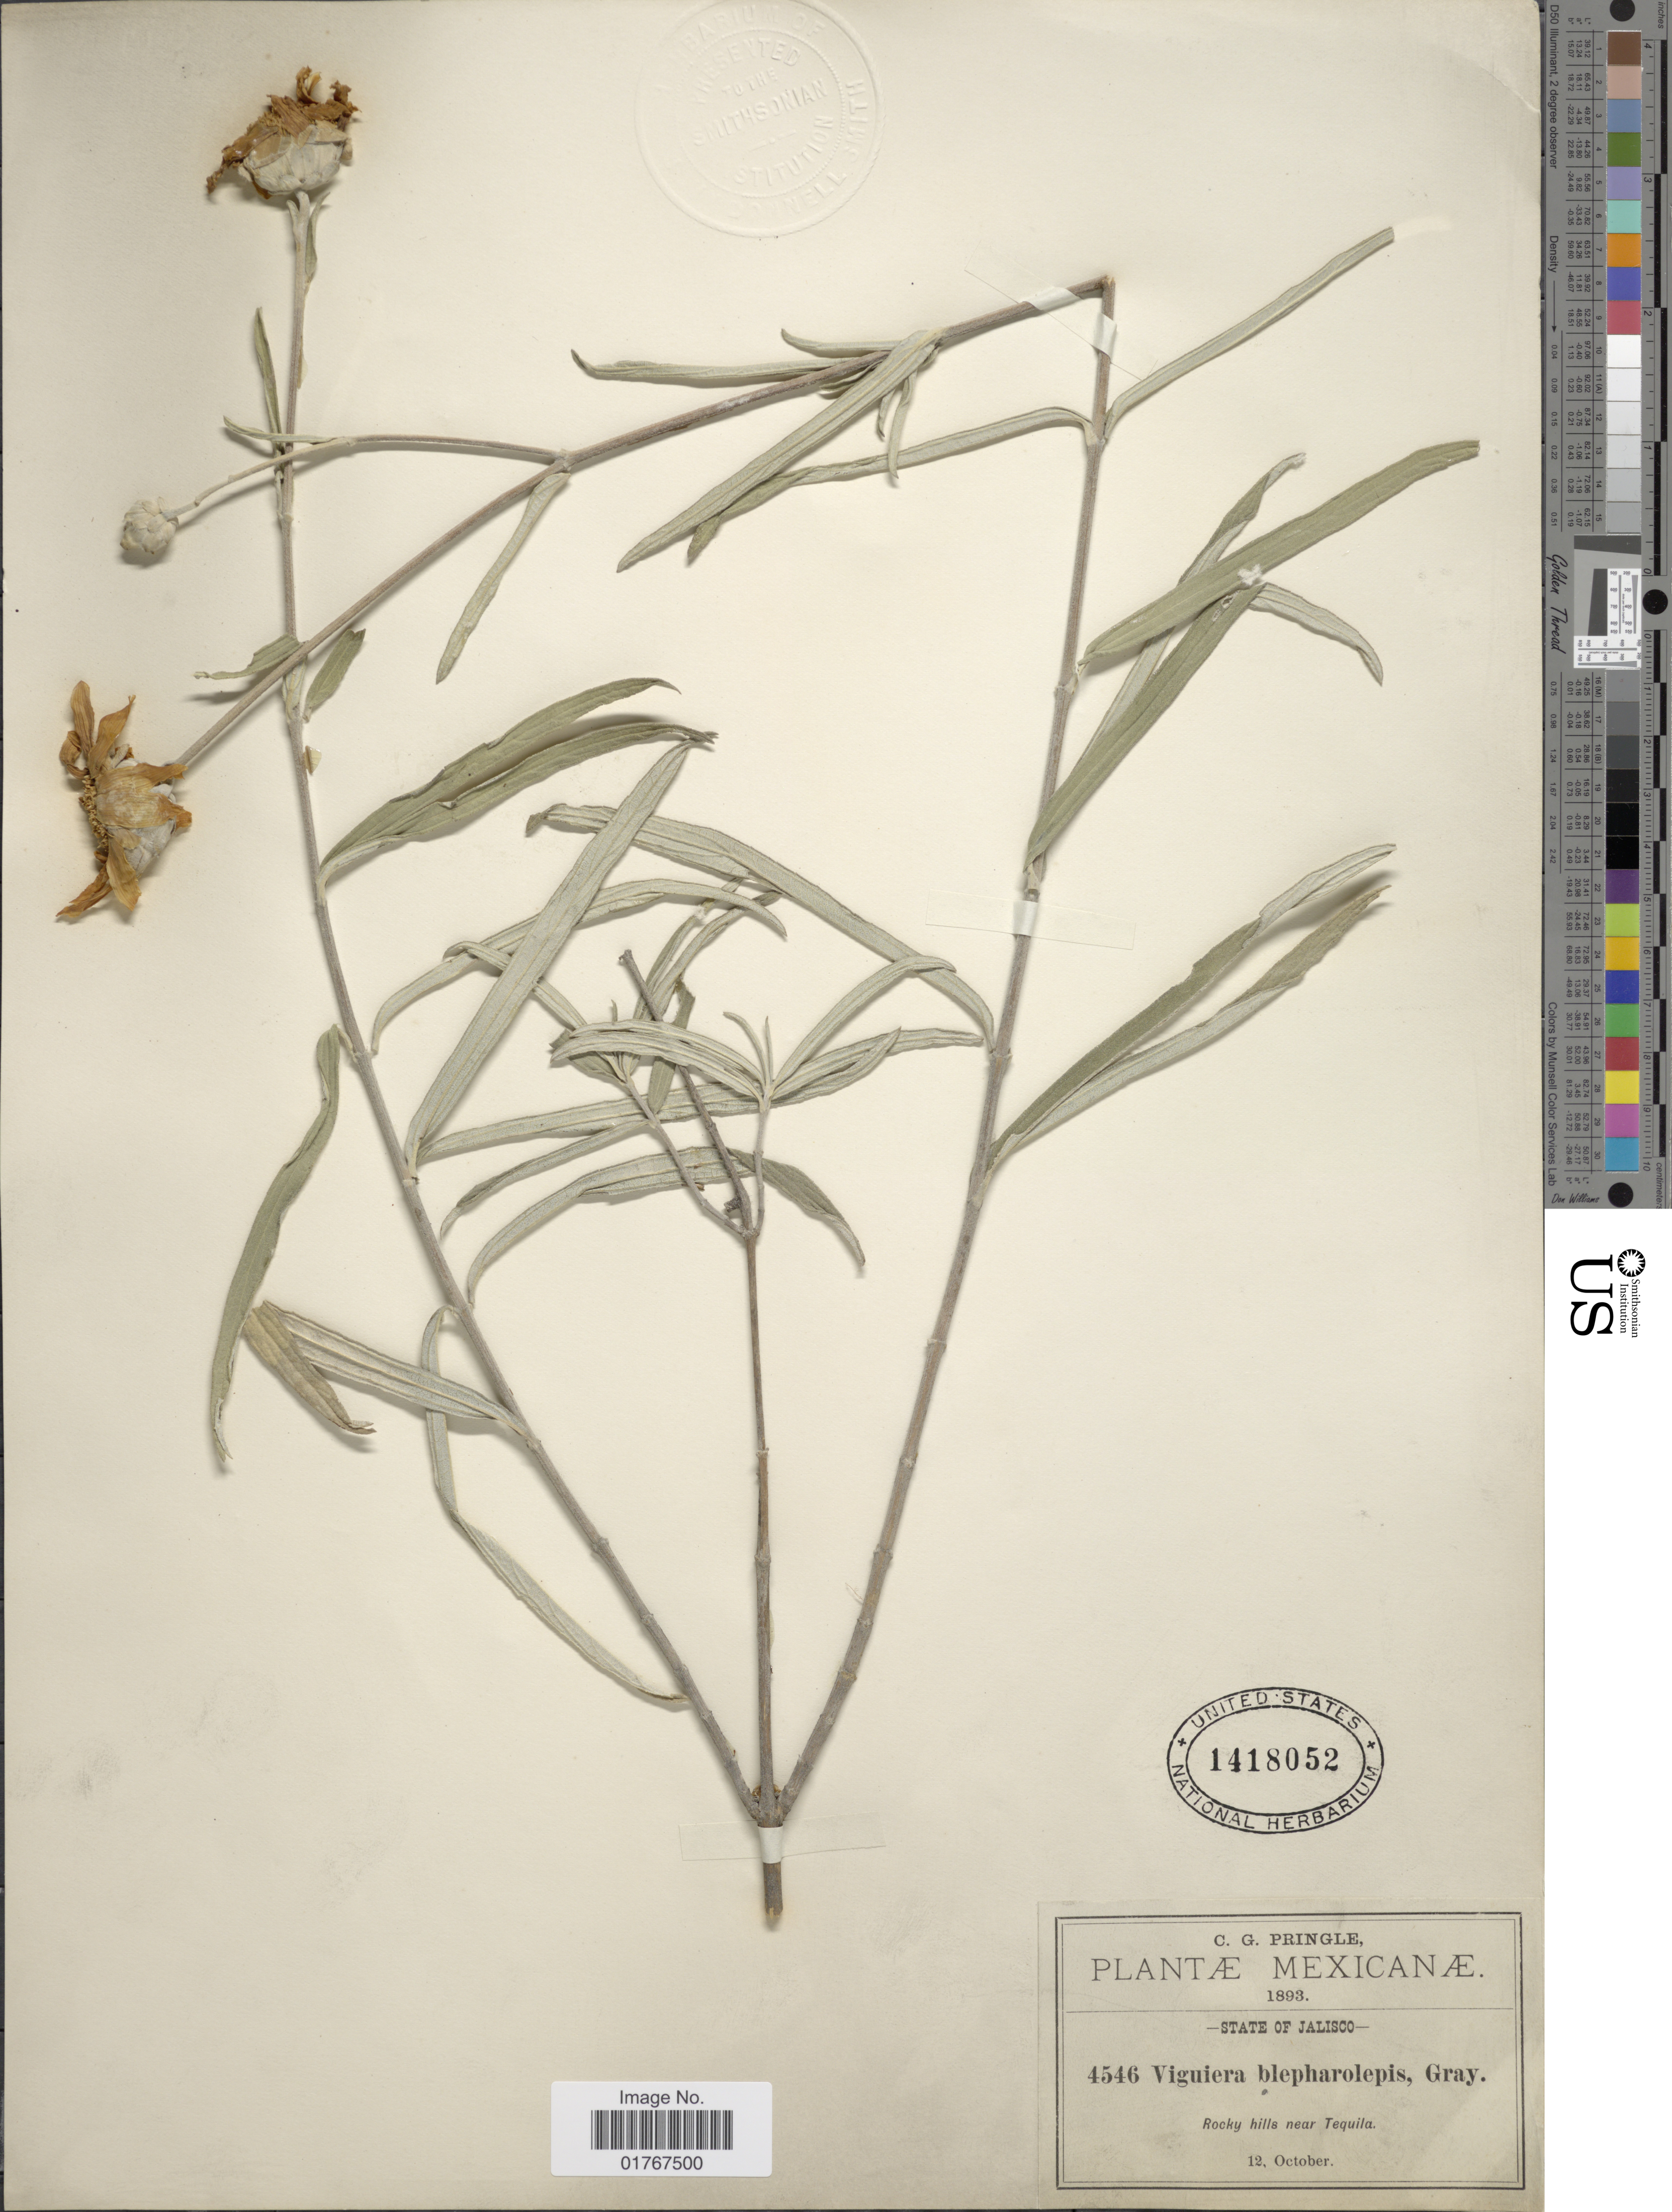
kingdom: Plantae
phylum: Tracheophyta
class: Magnoliopsida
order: Asterales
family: Asteraceae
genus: Viguiera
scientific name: Viguiera angustifolia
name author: (Hook.) S.F. Blake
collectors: C. G. Pringle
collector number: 4546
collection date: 1893-10-12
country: Mexico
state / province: Jalisco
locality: Rocky hills near Tequila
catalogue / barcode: US 1418052